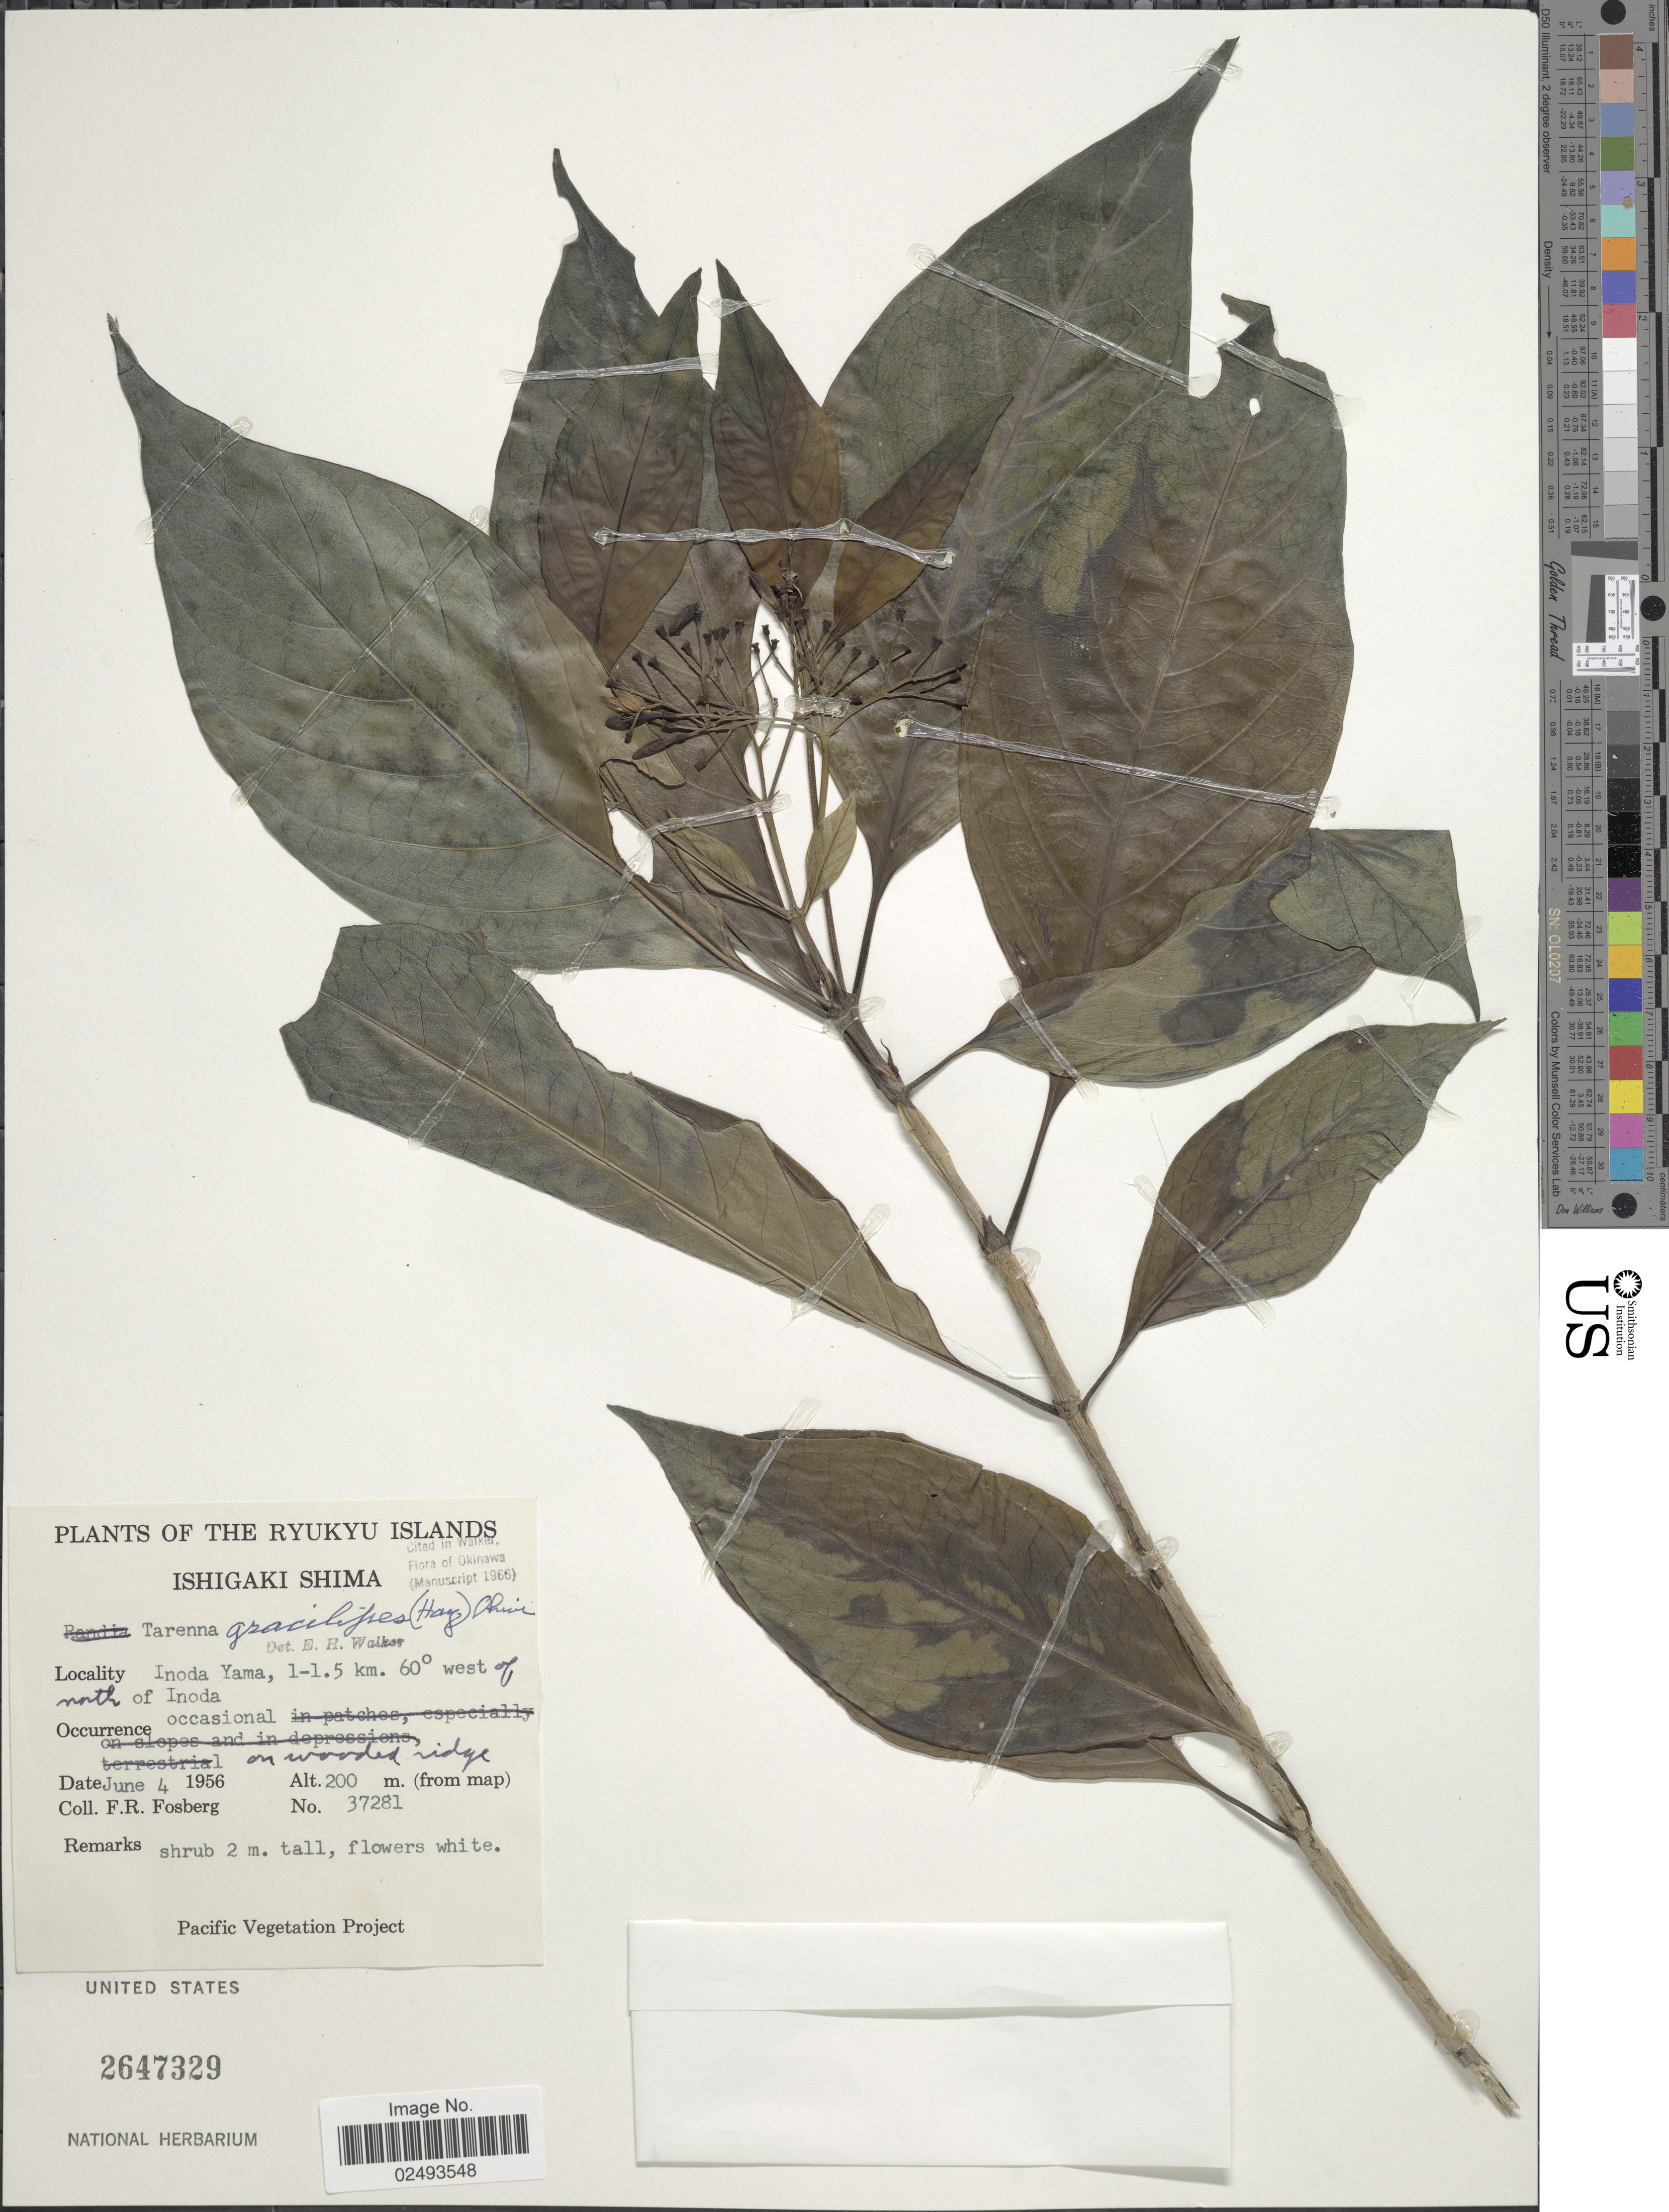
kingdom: Plantae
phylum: Tracheophyta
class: Magnoliopsida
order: Gentianales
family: Rubiaceae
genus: Tarenna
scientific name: Tarenna gracilipes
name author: (Hayata) Ohwi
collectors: F. R. Fosberg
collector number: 37281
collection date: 1956-06-04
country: Japan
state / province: Okinawa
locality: Ryukyu Islands, Ishigaki Shima, Inoda Yama, 1-1.5 km. 60° west of north of Inoda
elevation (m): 200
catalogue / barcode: US 2647329